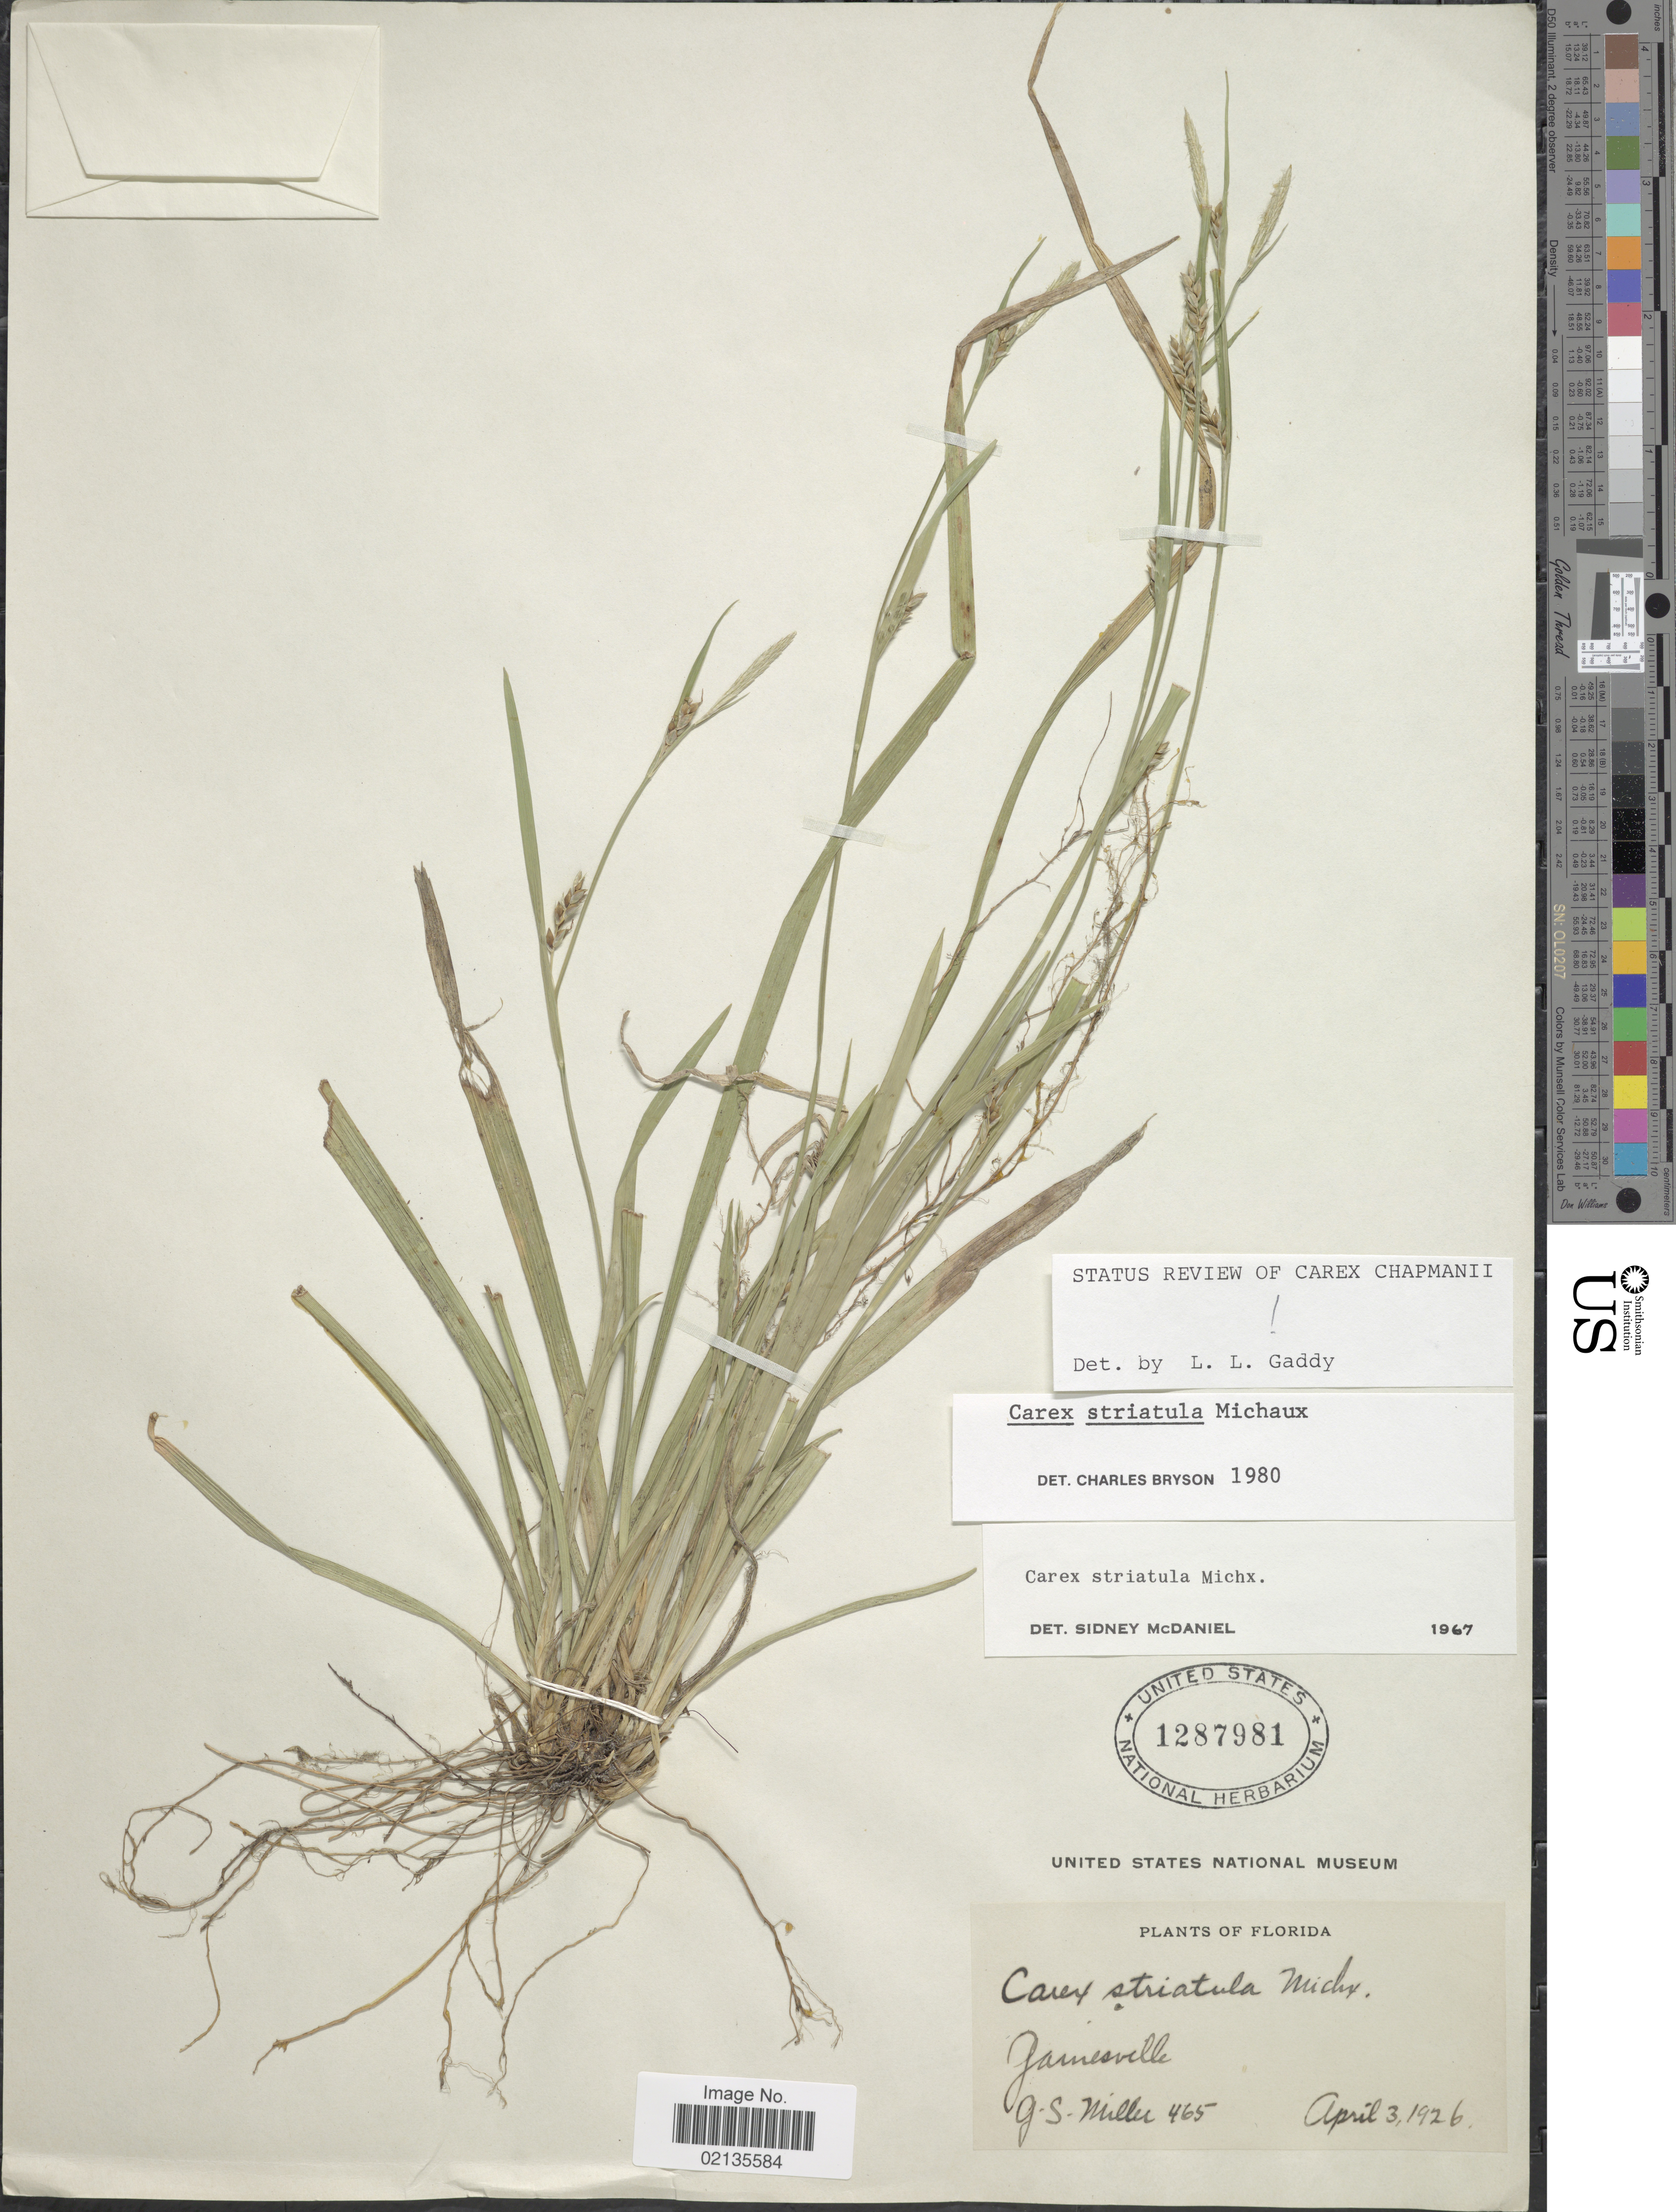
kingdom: Plantae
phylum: Tracheophyta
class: Liliopsida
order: Poales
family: Cyperaceae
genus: Carex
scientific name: Carex striatula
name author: Michx.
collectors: G. S. Miller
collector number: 465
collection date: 1926-04-03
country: United States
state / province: Florida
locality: Jaimesville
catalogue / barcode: US 1287981